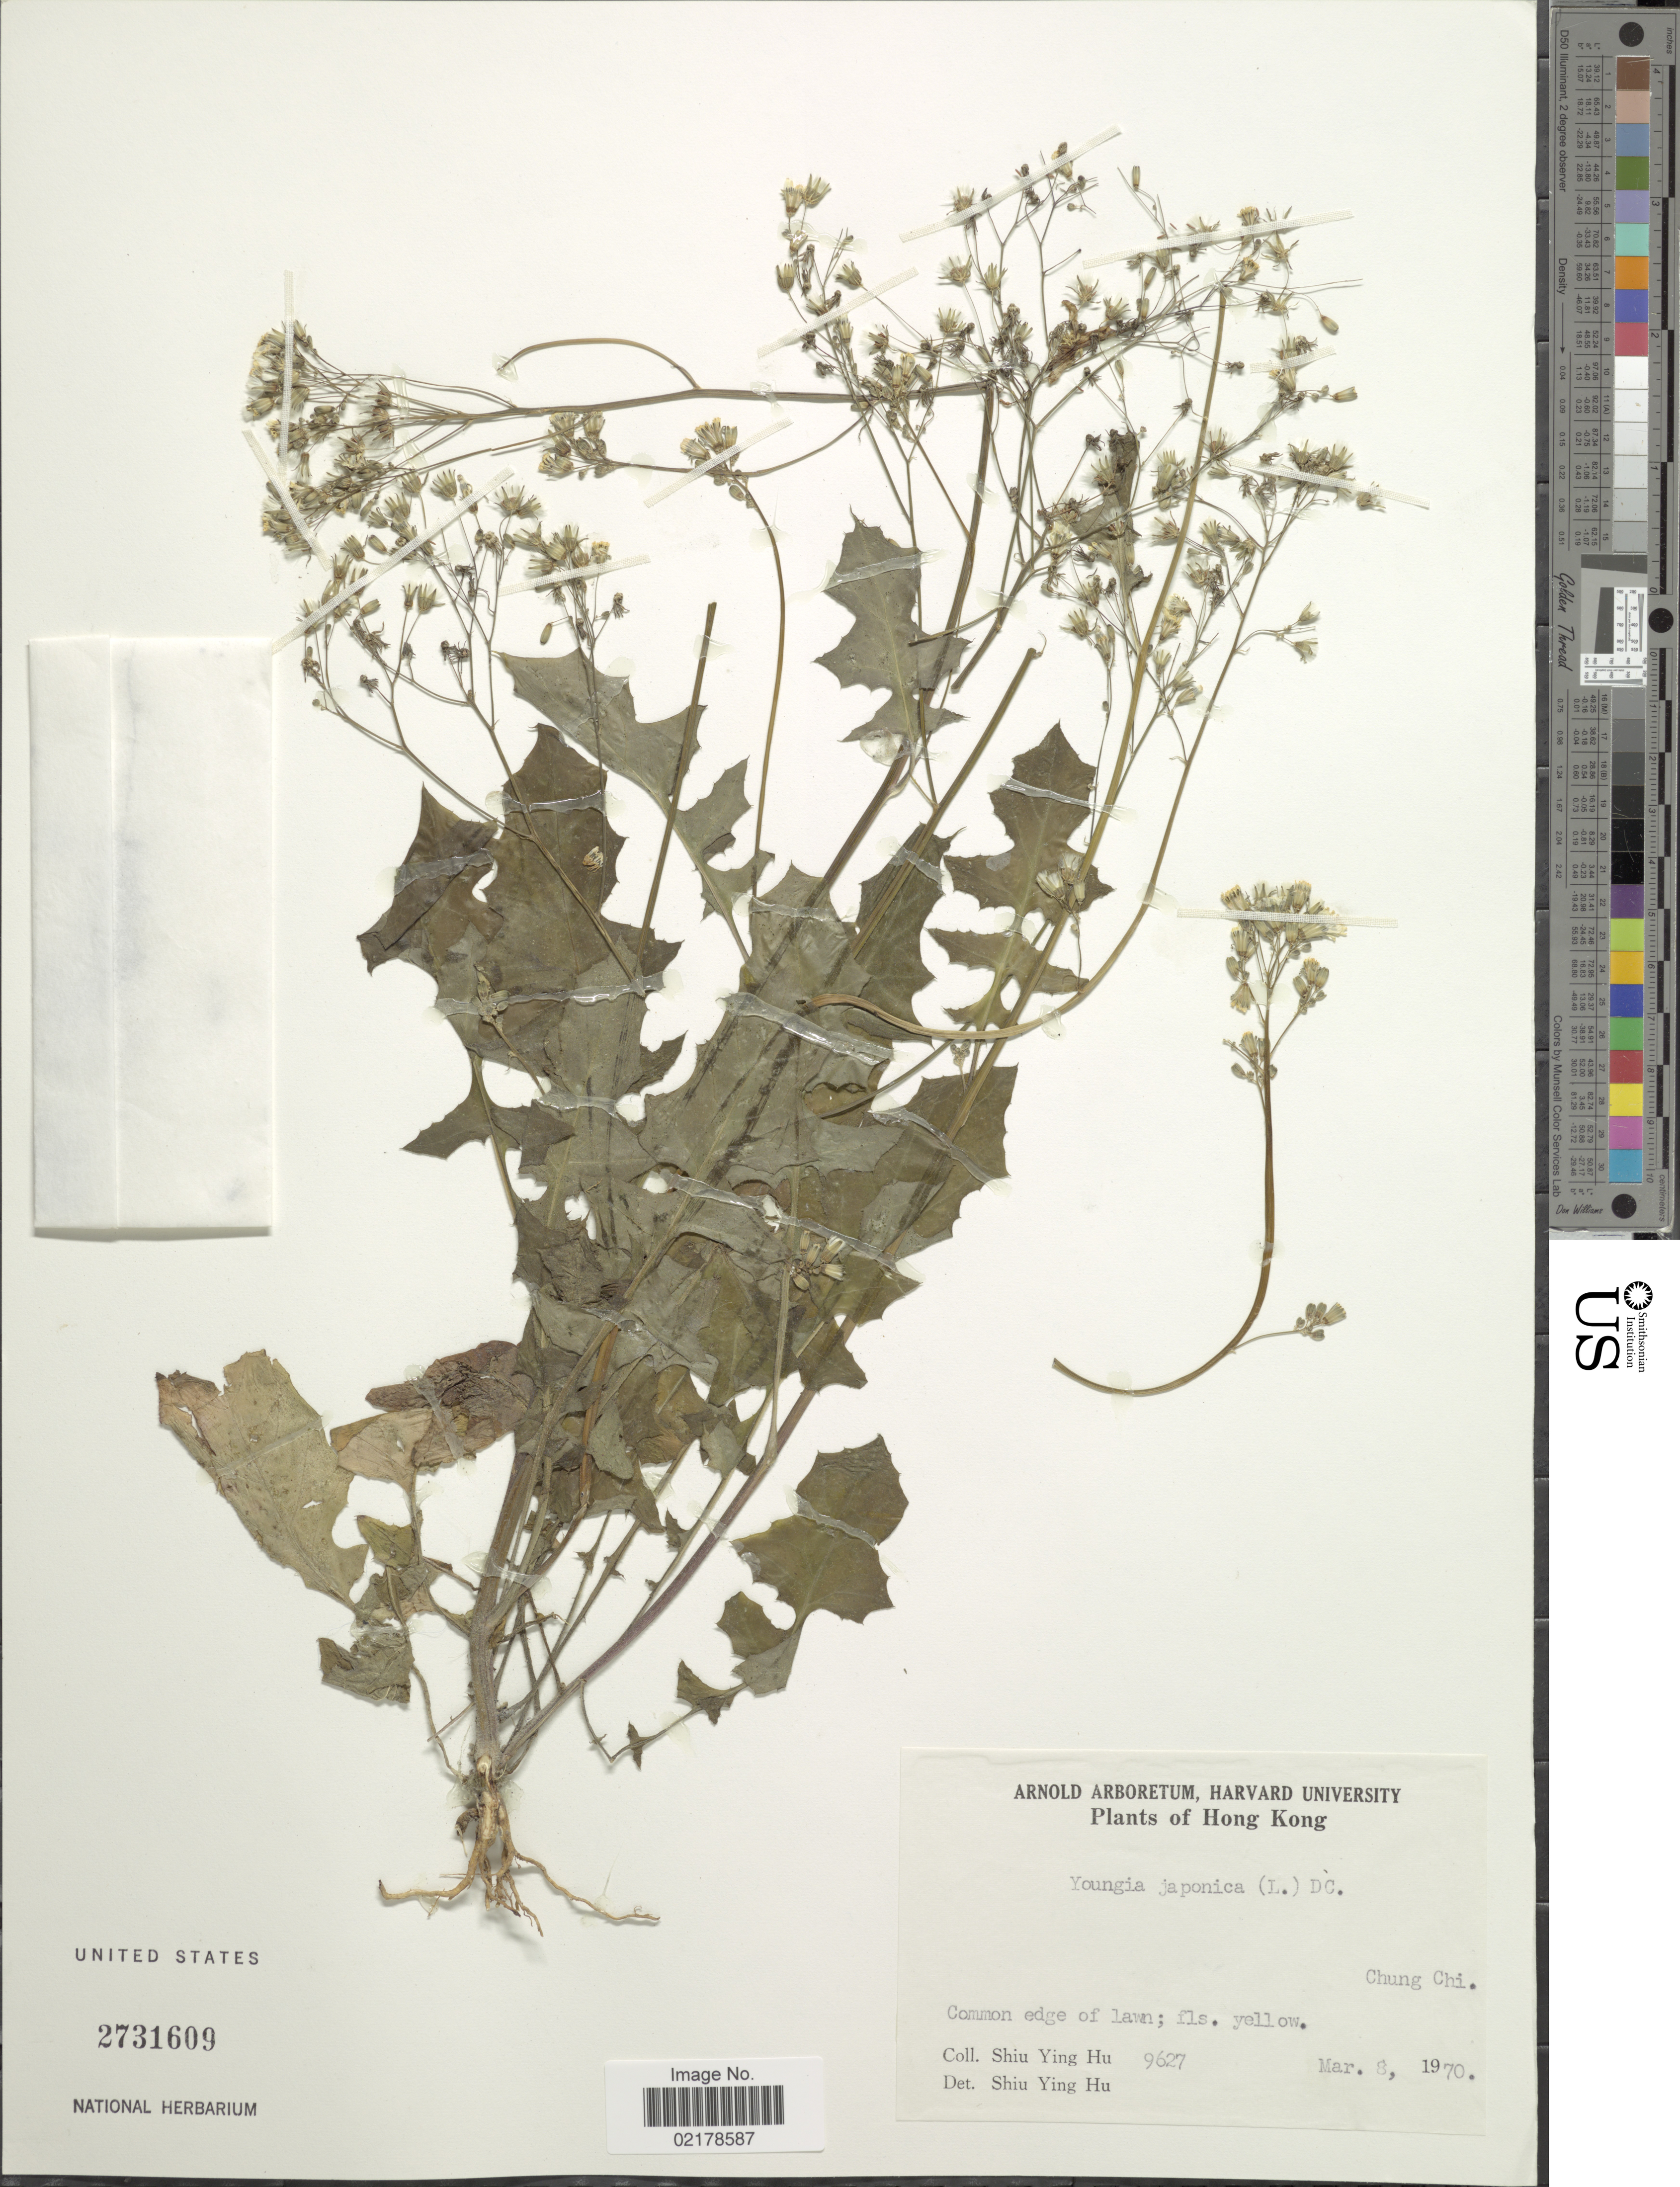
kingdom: Plantae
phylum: Tracheophyta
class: Magnoliopsida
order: Asterales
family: Asteraceae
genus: Youngia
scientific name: Youngia japonica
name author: (L.) DC.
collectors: S. Y. Hu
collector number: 9627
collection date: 1970-03-08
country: China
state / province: Hong Kong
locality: Chung Chi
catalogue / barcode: US 2731609